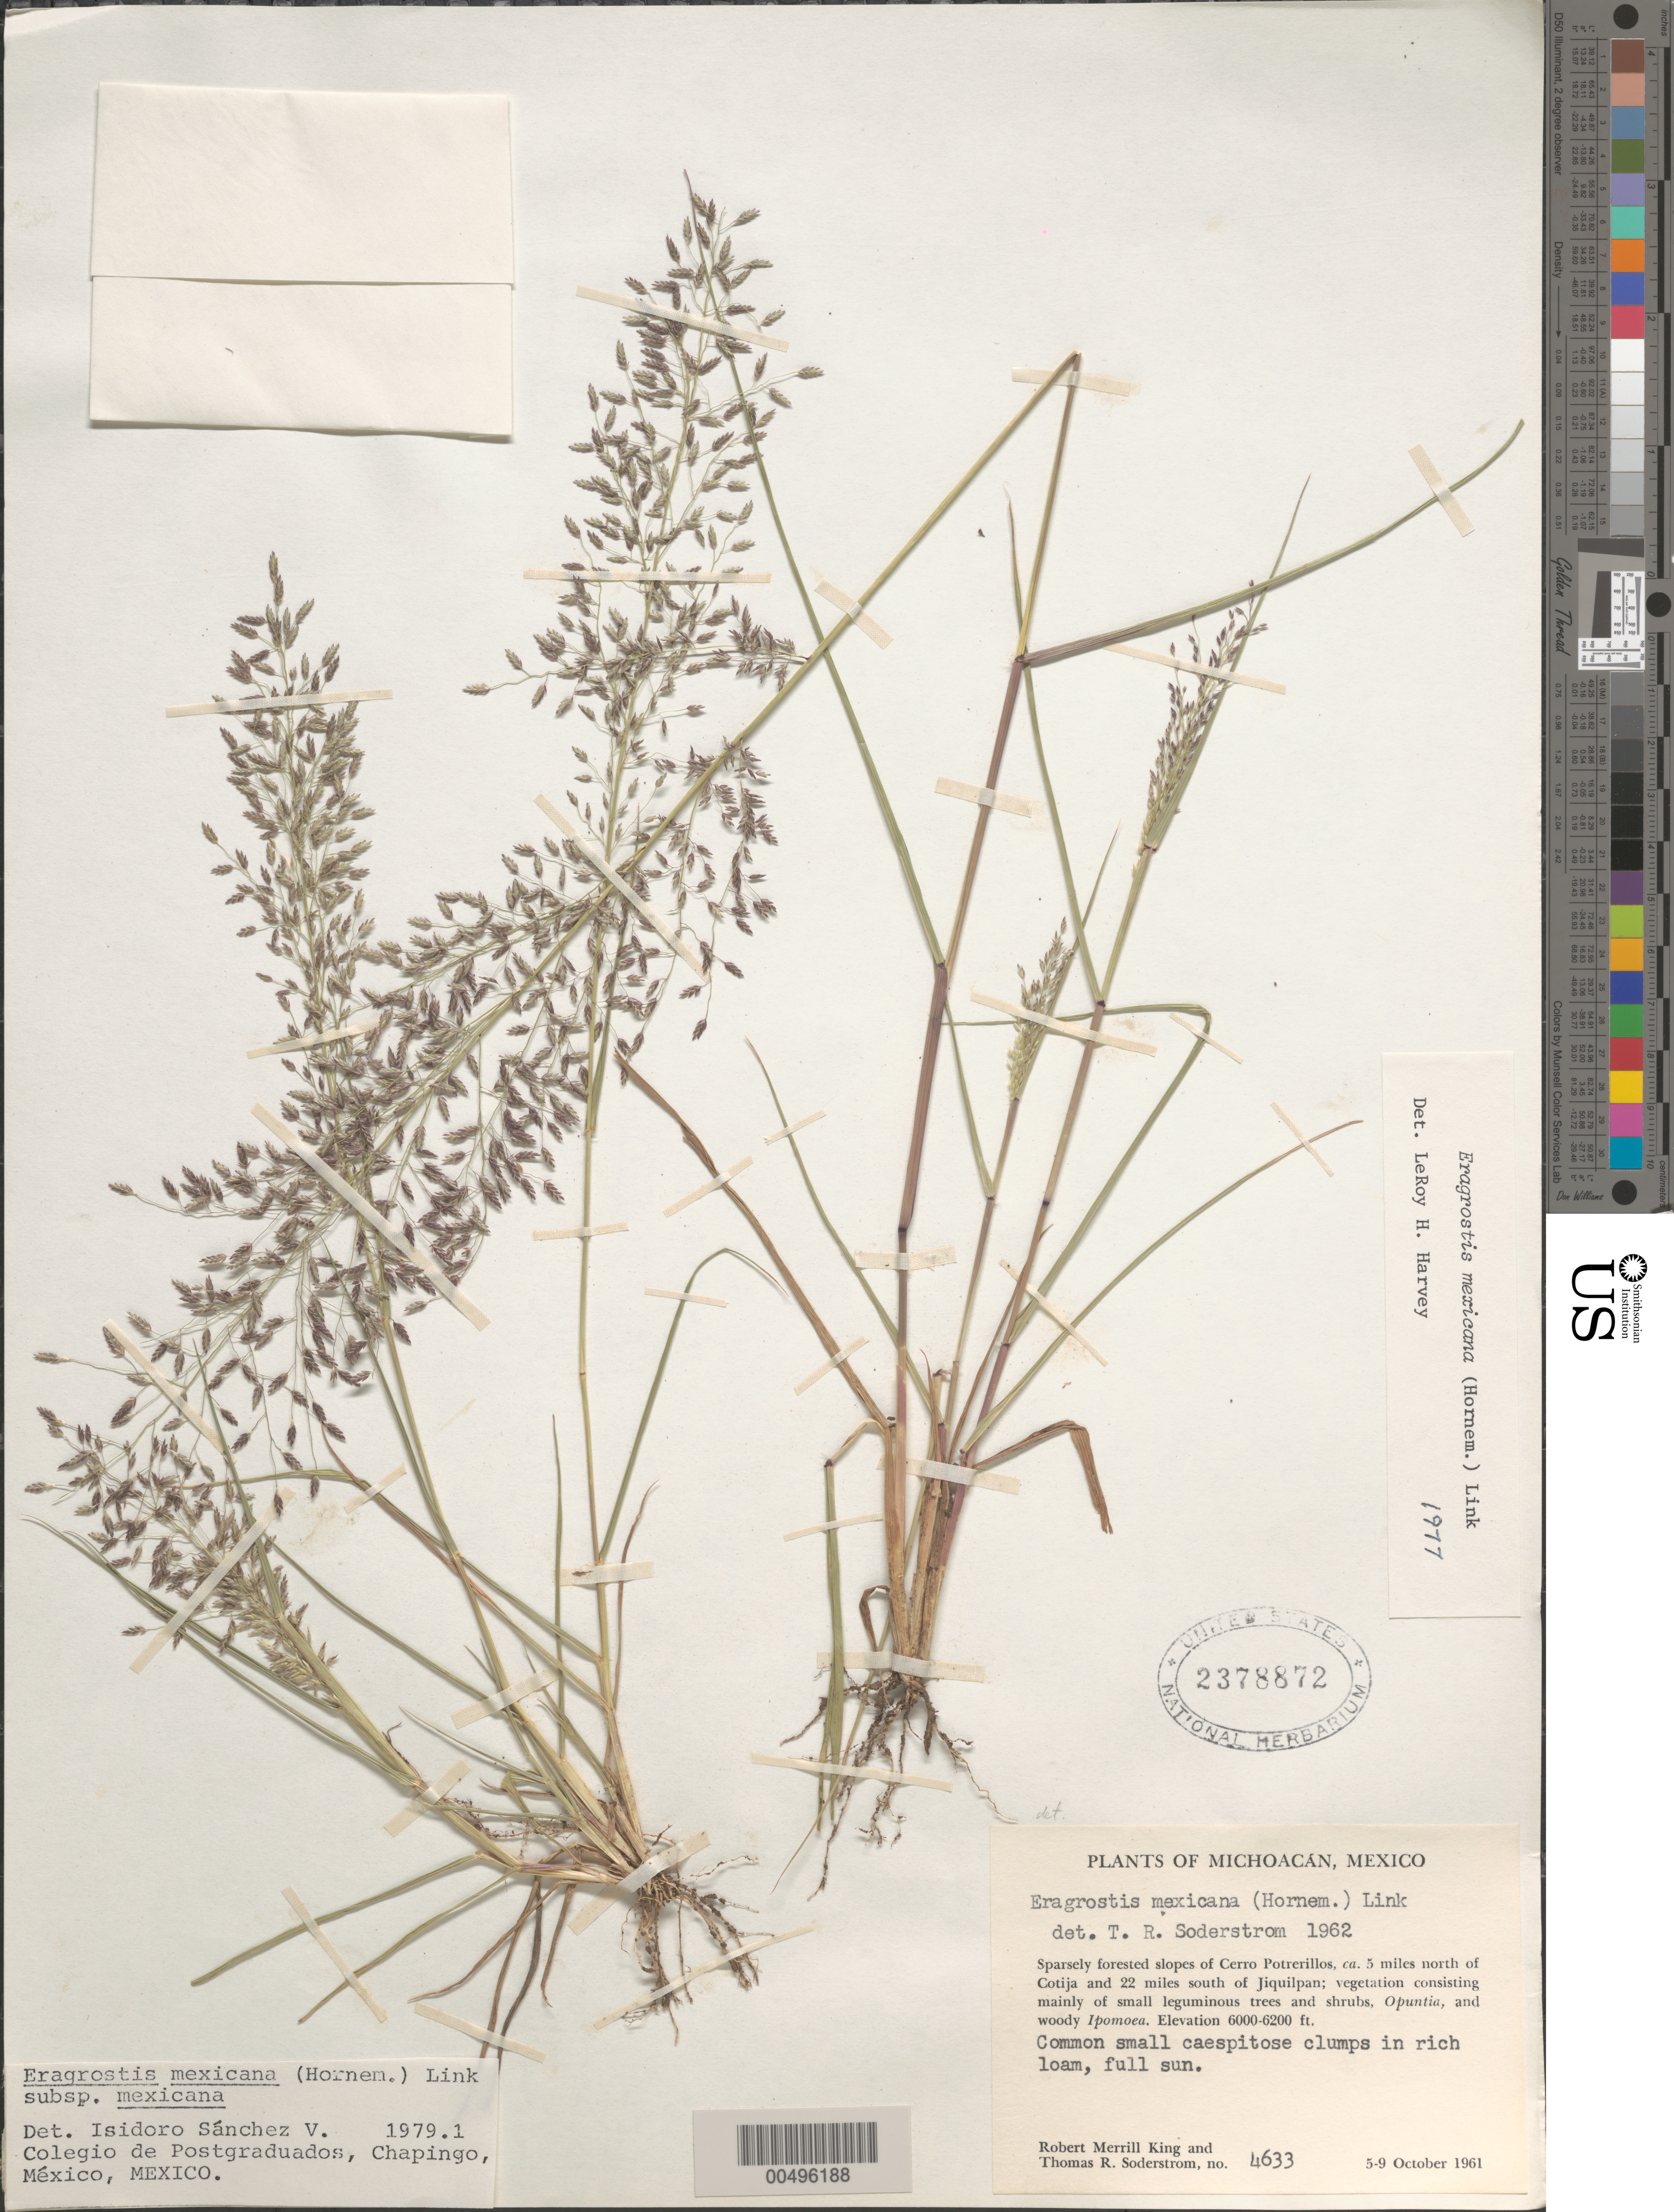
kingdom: Plantae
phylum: Tracheophyta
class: Liliopsida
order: Poales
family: Poaceae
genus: Eragrostis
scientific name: Eragrostis mexicana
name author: (Hornem.) Link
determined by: Sánchez Vega, I. M.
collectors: R. M. King & T. R. Soderstrom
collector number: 4633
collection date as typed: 5 Oct 1961 to 9 Oct 1961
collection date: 1961-10-05/1961-10-09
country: Mexico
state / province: Michoacán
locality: Slopes of Cerro Potrerillos, ca. 5 mi N of Cotija and 22 mi S of Jiquilpan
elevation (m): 1829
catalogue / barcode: US 2378872